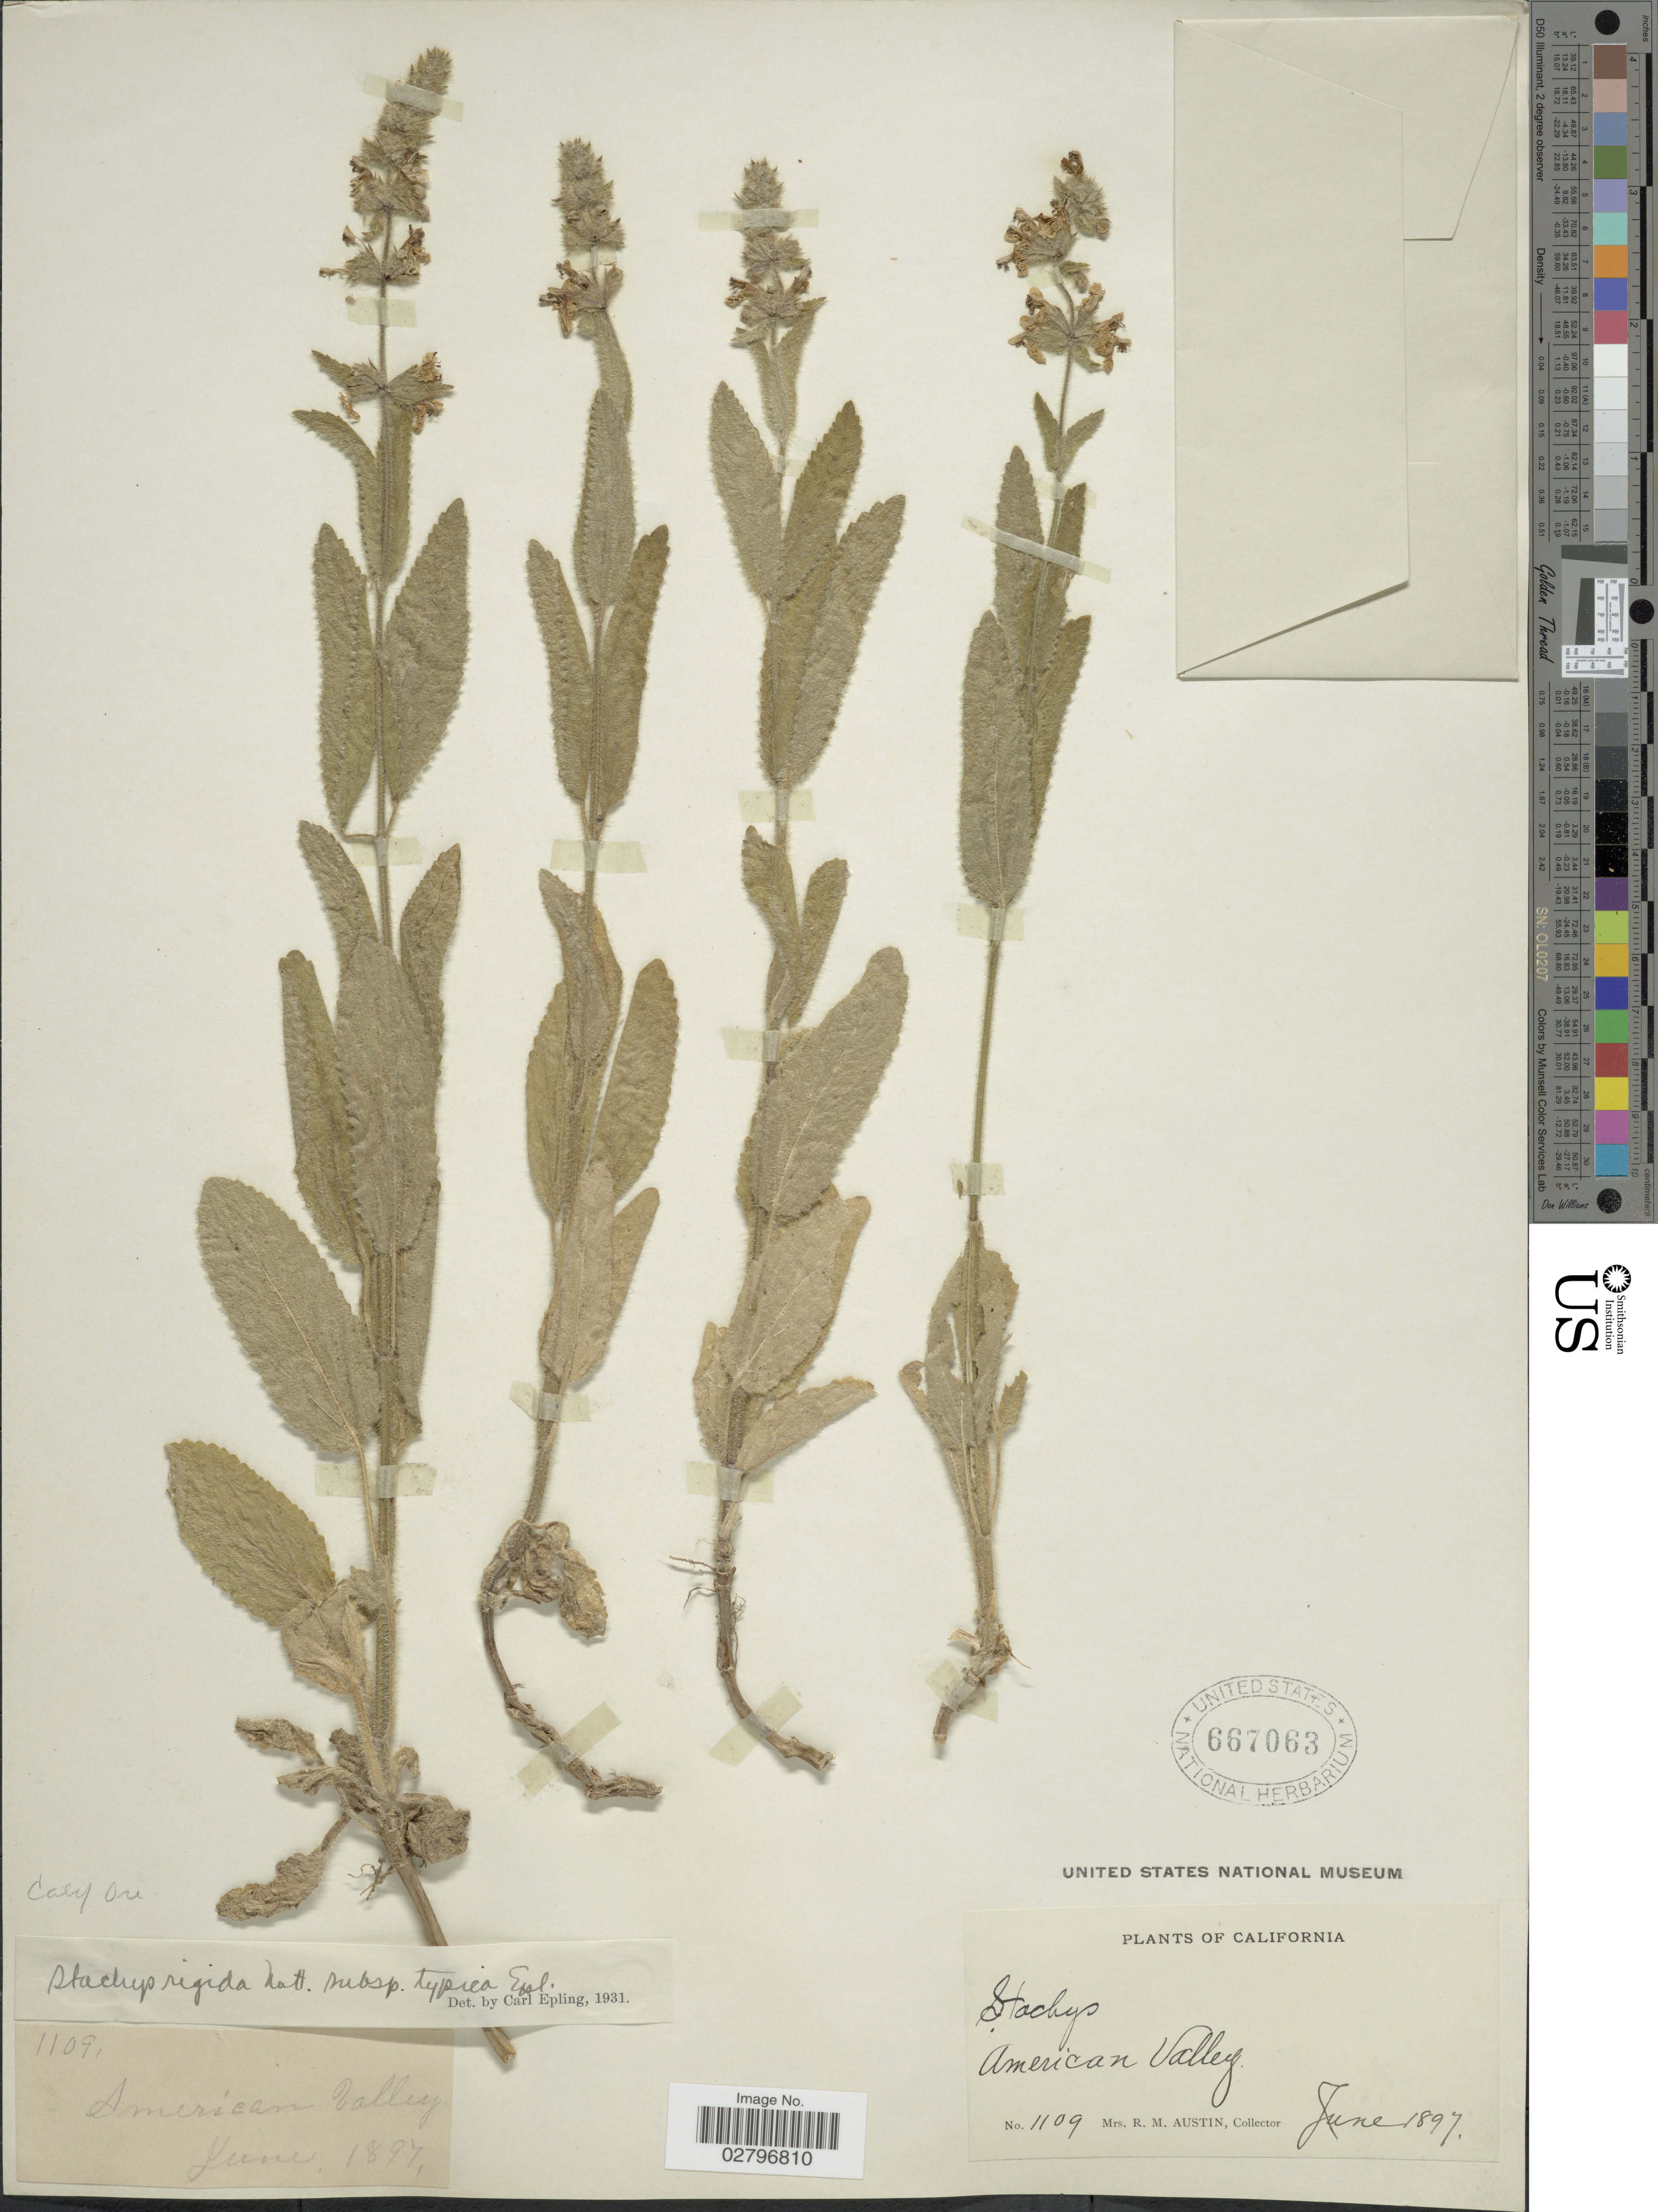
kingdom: Plantae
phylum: Tracheophyta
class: Magnoliopsida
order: Lamiales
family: Lamiaceae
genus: Stachys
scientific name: Stachys rigida subsp. typica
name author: Epling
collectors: R. Austin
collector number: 1109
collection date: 1897-06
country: United States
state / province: California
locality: American Valley.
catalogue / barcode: US 667063